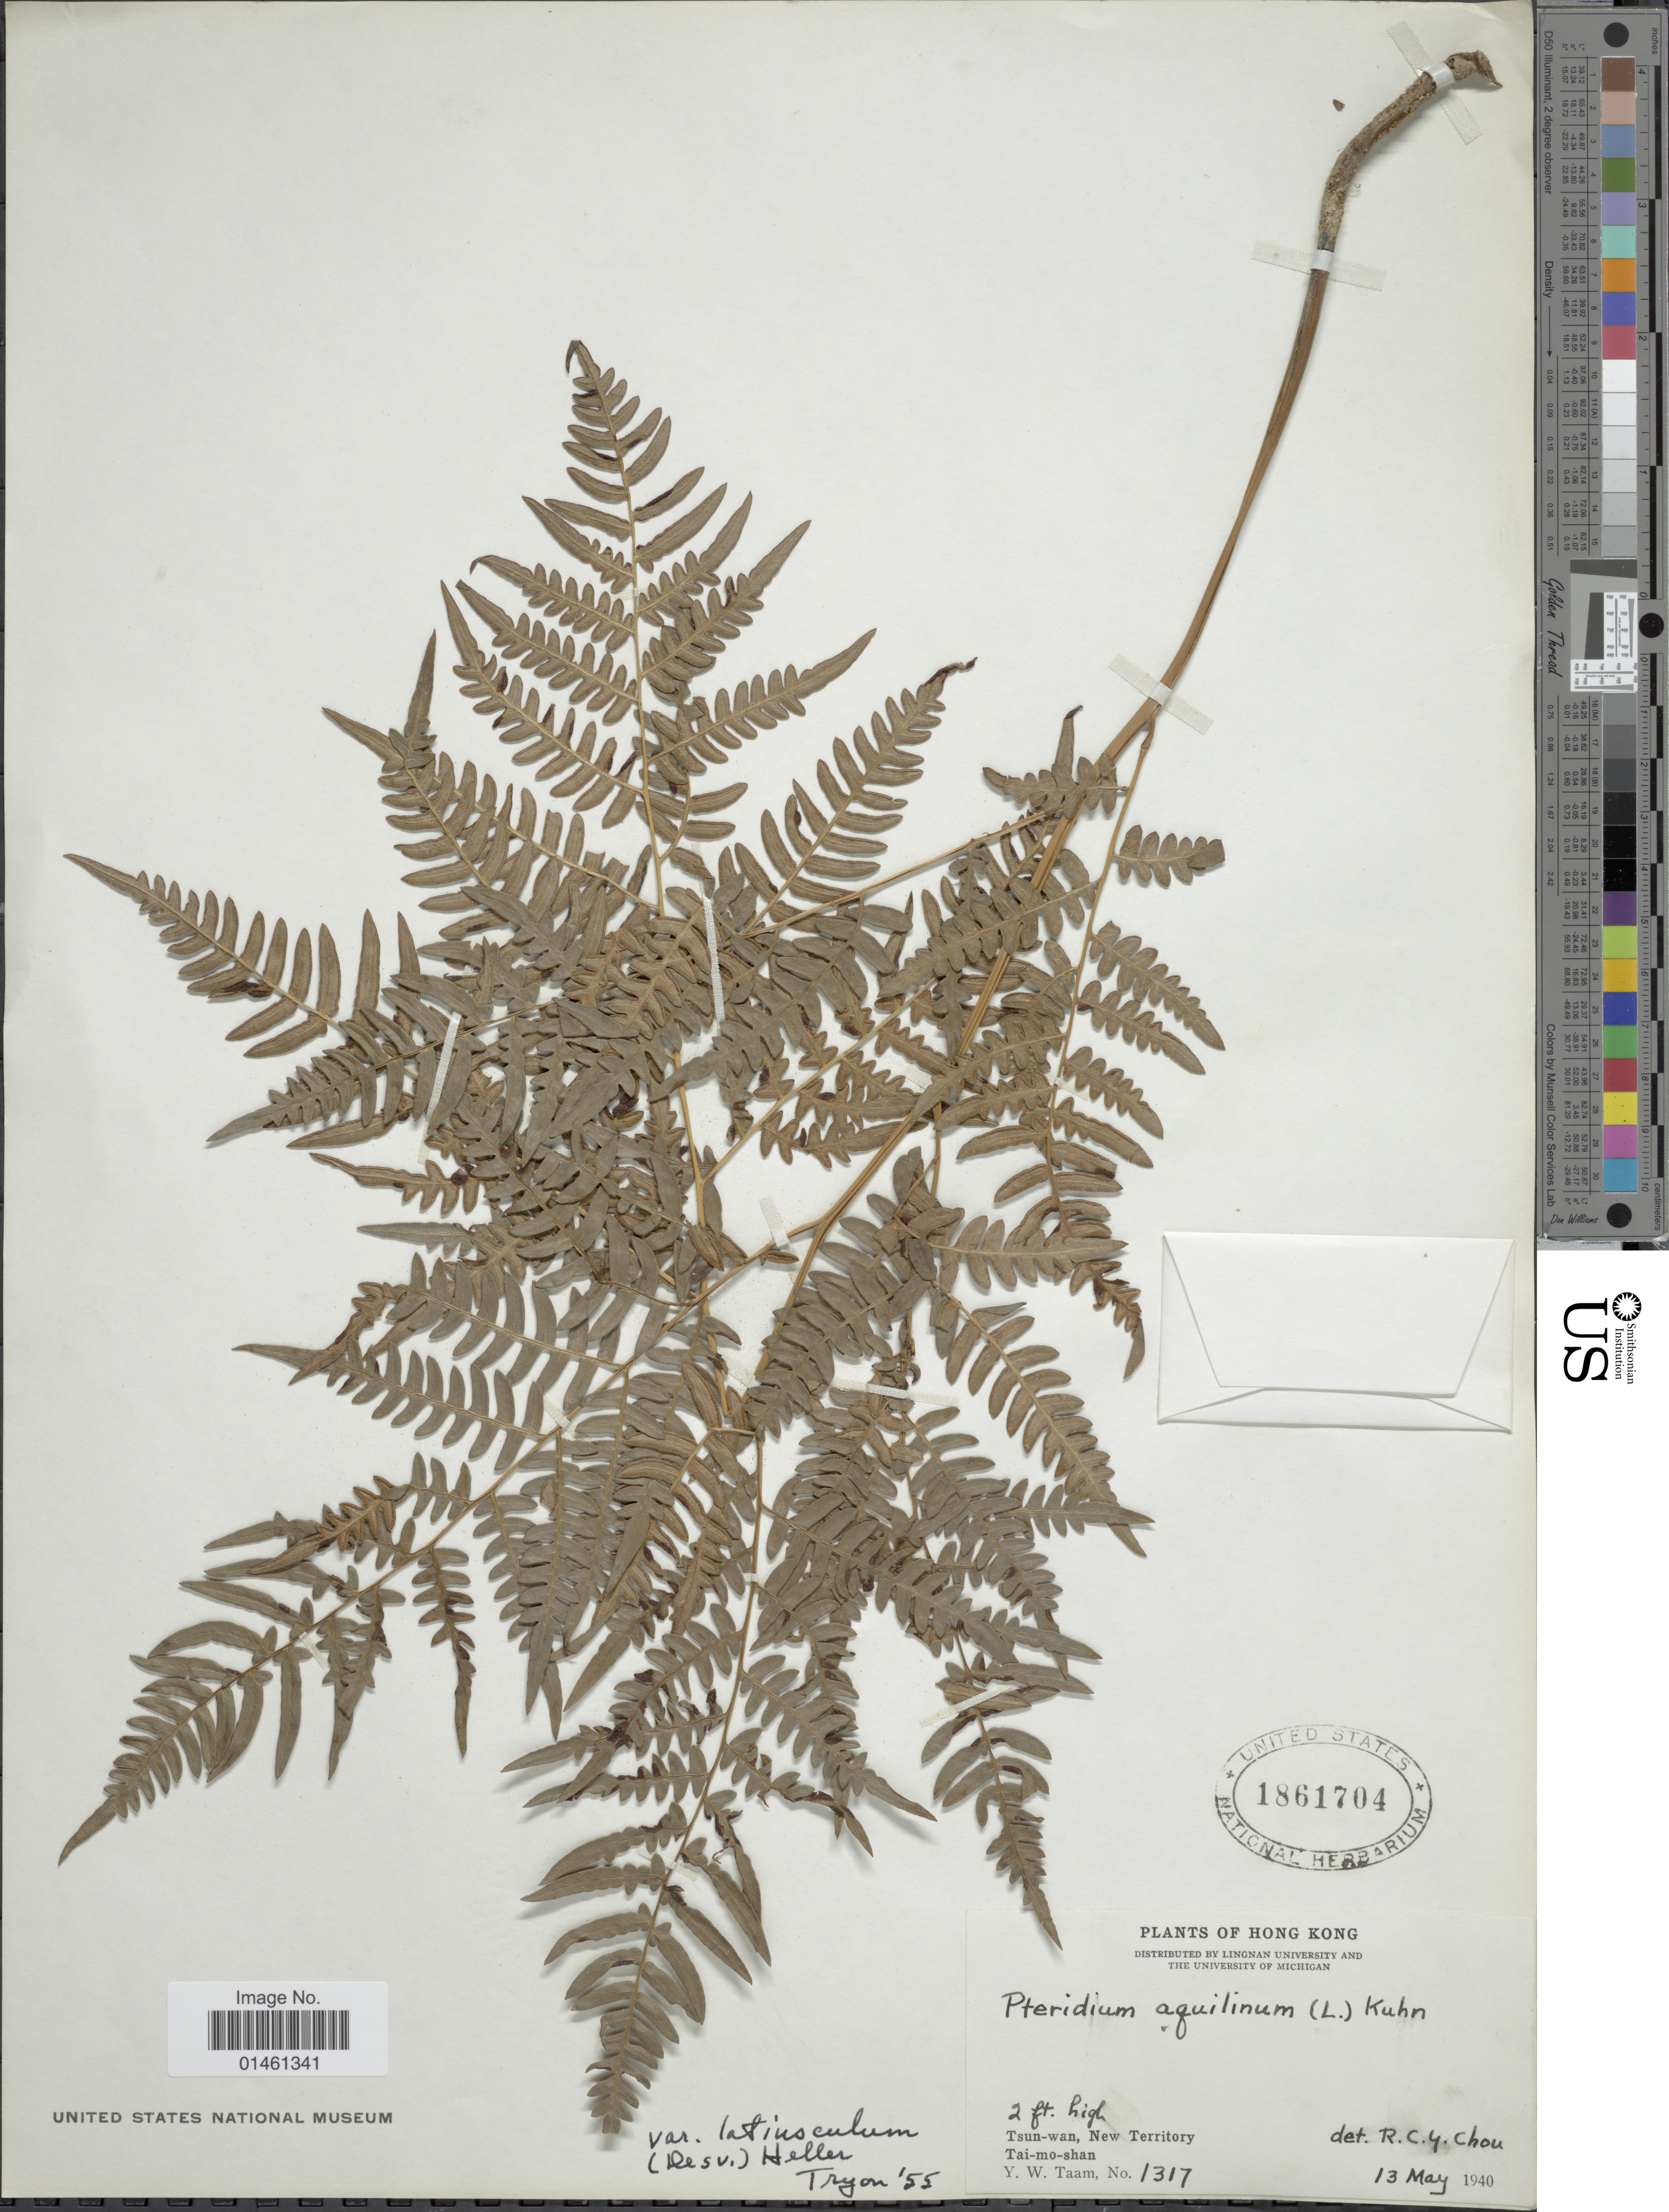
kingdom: Plantae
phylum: Tracheophyta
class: Polypodiopsida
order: Polypodiales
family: Dennstaedtiaceae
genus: Pteridium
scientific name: Pteridium aquilinum var. latiusculum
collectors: Y. W. Taam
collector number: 1317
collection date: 1940-05-13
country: China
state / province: Hong Kong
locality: Hong Kong, Tsun-wan, New Territory, Tai-mo-shan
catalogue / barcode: US 1861704